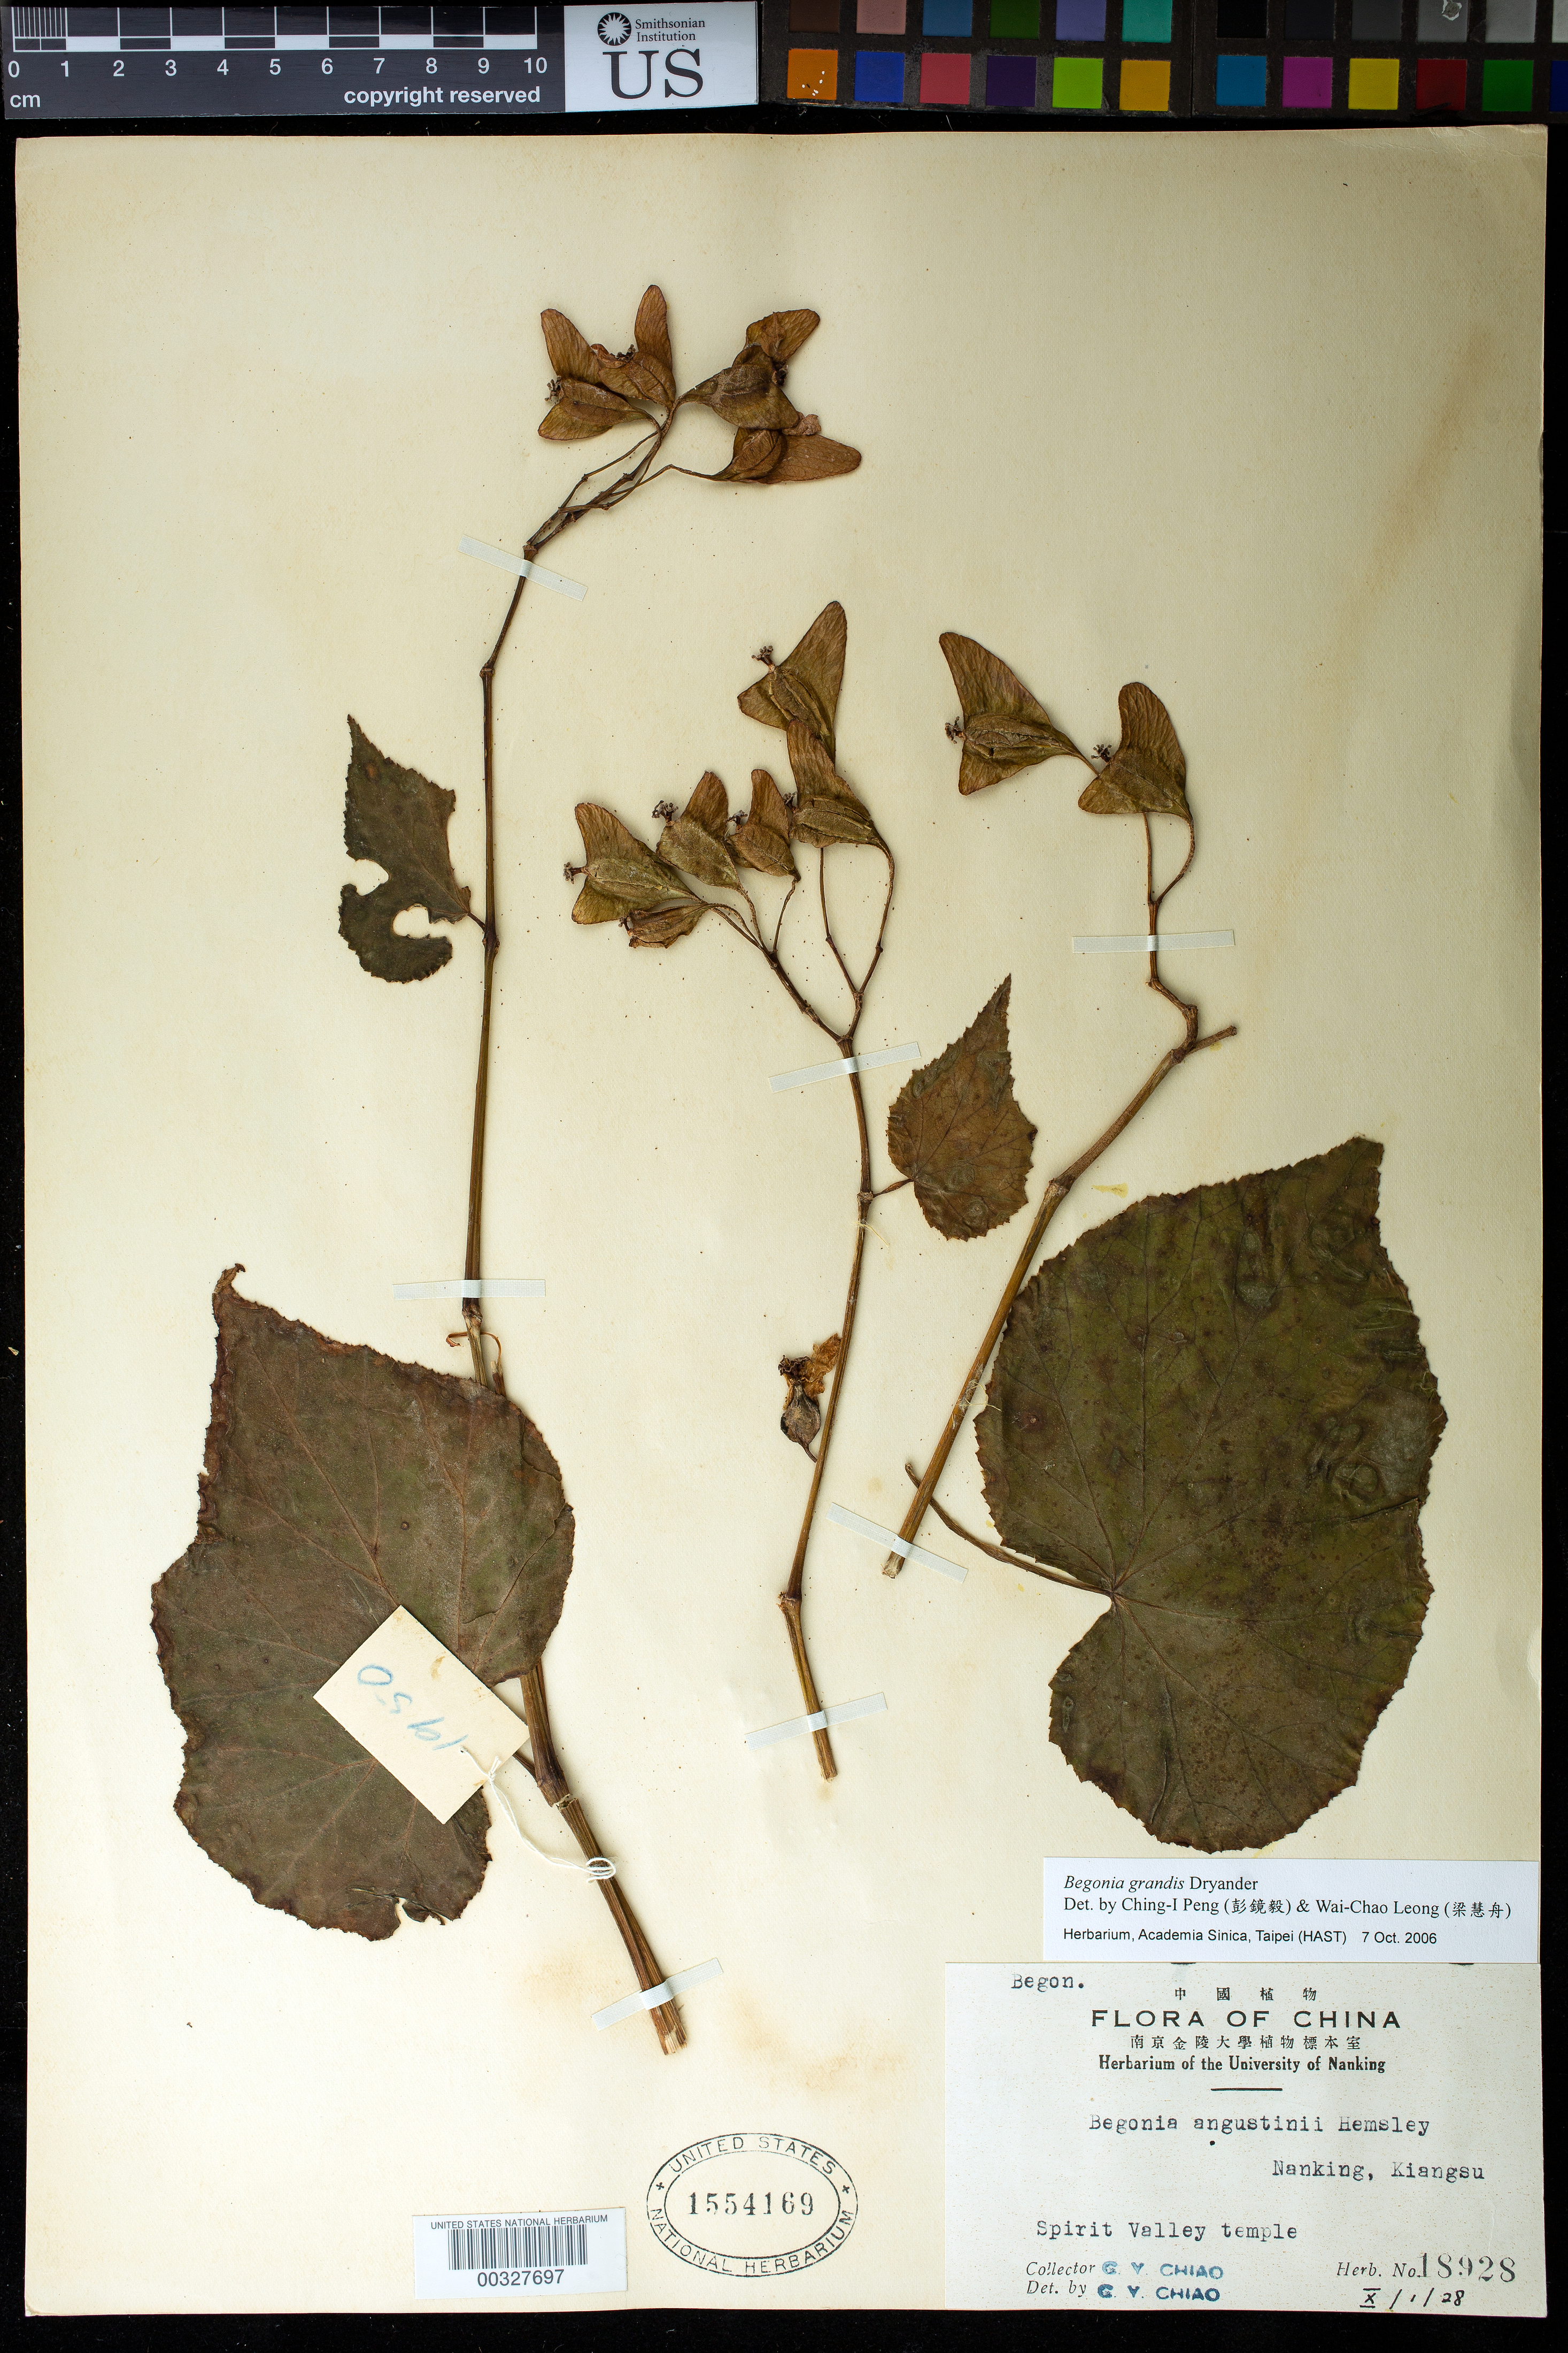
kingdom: Plantae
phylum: Tracheophyta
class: Magnoliopsida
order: Cucurbitales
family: Begoniaceae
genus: Begonia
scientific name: Begonia grandis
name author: Dryand.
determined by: Peng, Ching-I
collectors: C. Y. Chiao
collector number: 18928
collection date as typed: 01 Dec 1928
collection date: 1928-12-01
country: China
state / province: Jiangsu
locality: Nanking, spirit valley temple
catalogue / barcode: US 1554169